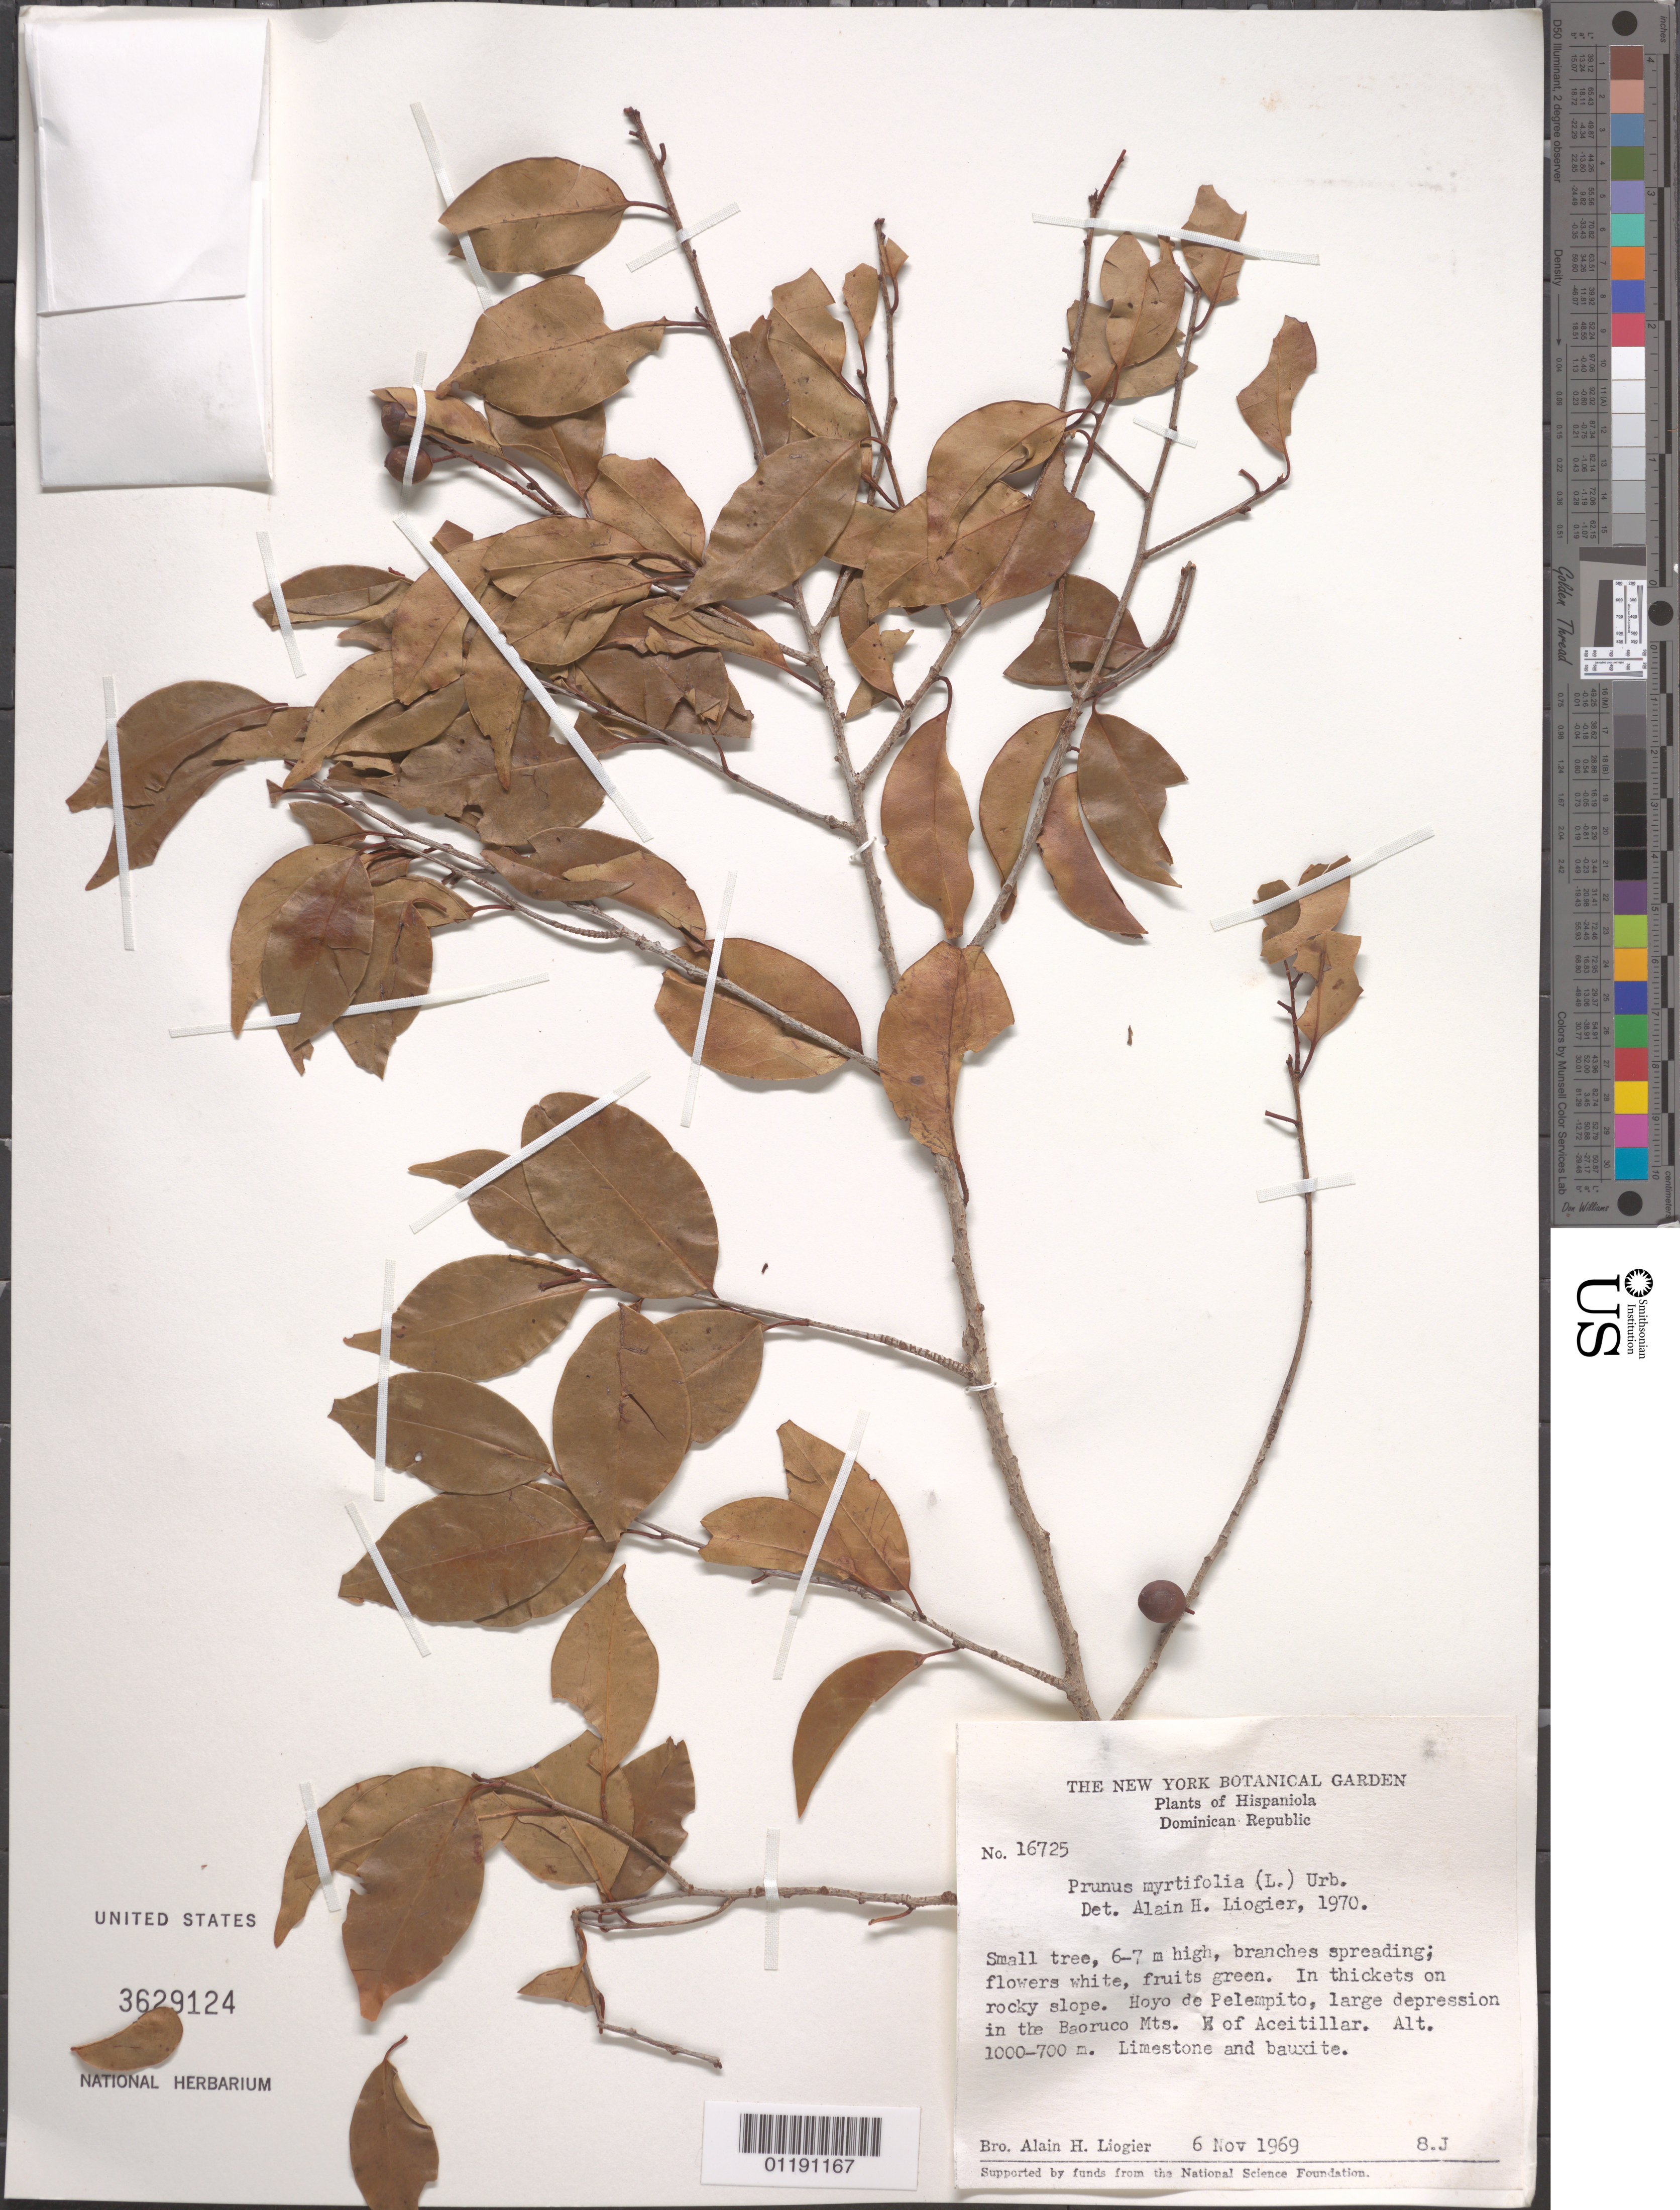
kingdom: Plantae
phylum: Tracheophyta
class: Magnoliopsida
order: Rosales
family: Rosaceae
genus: Prunus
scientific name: Prunus myrtifolia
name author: (L.) Urb.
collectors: A. H. Liogier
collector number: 16725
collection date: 1969-11-06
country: Dominican Republic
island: Hispaniola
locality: Hoyo de Pelempito, large depression in the Baoruco Mts. W of Aceitillar.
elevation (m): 700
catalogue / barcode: US 3629124